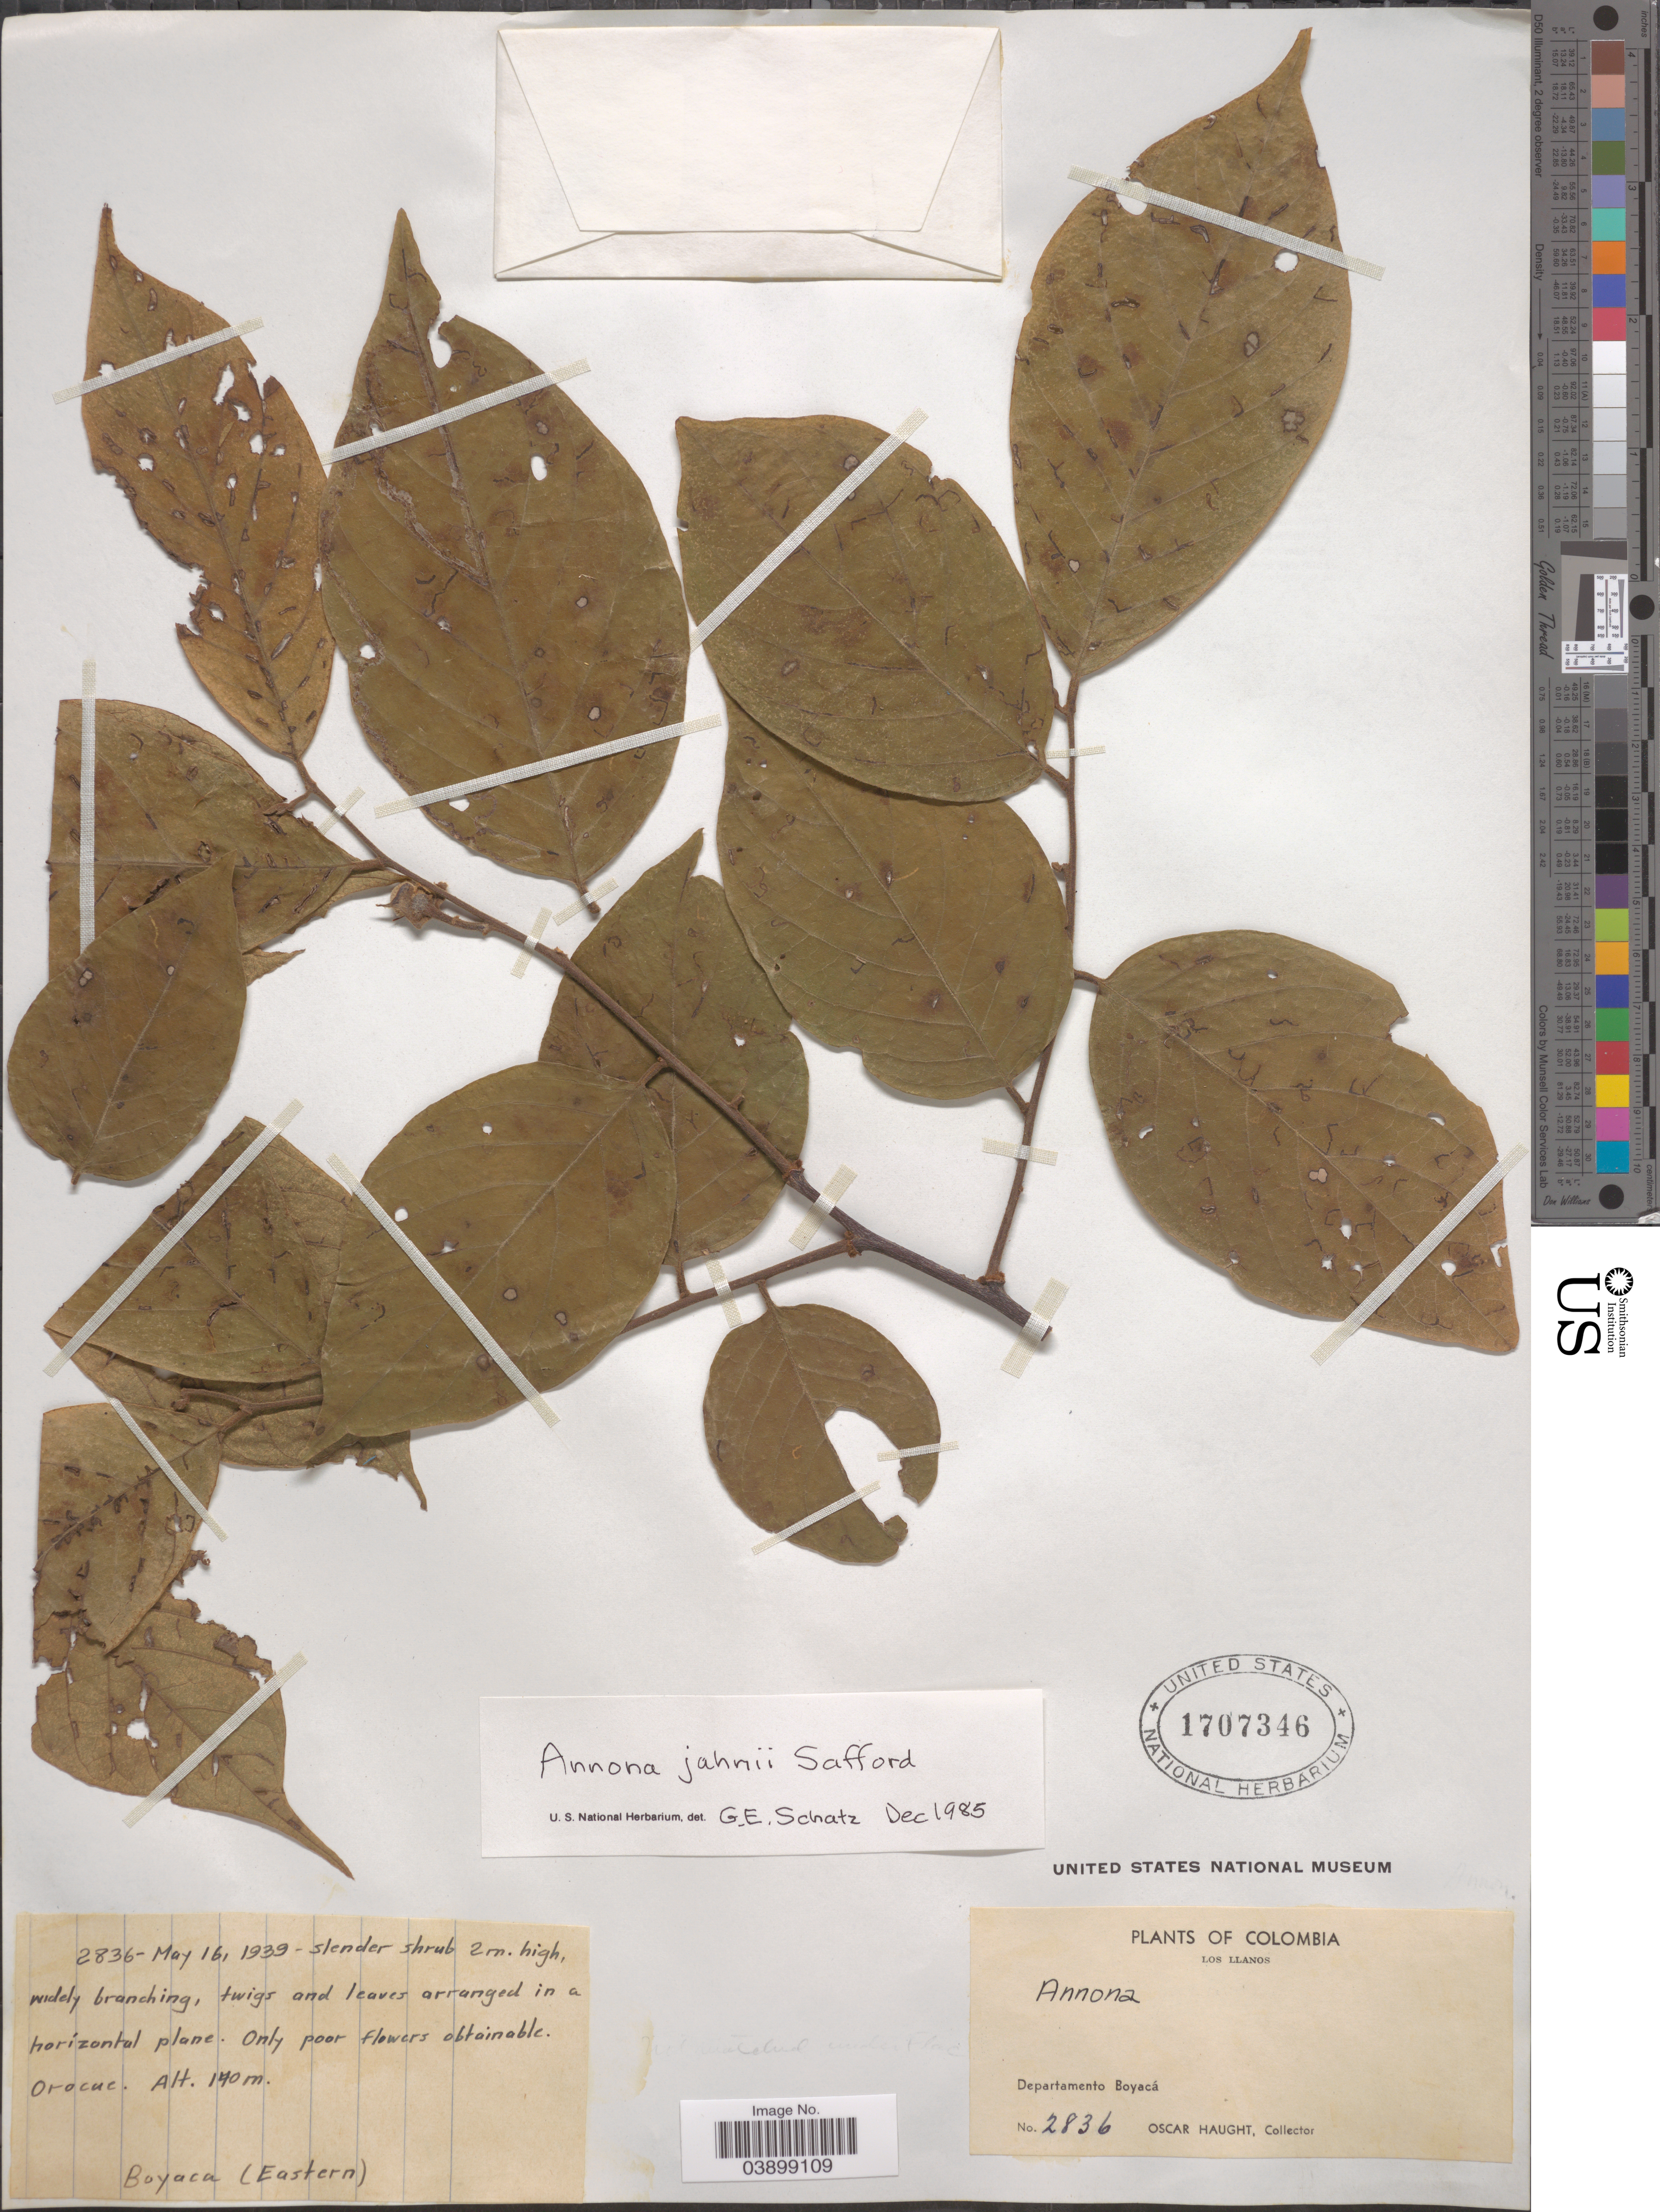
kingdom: Plantae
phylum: Tracheophyta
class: Magnoliopsida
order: Magnoliales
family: Annonaceae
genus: Annona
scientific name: Annona jahnii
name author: Saff.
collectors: O. L. Haught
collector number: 2836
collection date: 1939-05-16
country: Colombia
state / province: Boyacá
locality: Los Llanos. Orocue. Boyaca (Eastern). Departamento Boyacá.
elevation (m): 140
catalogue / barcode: US 1707346